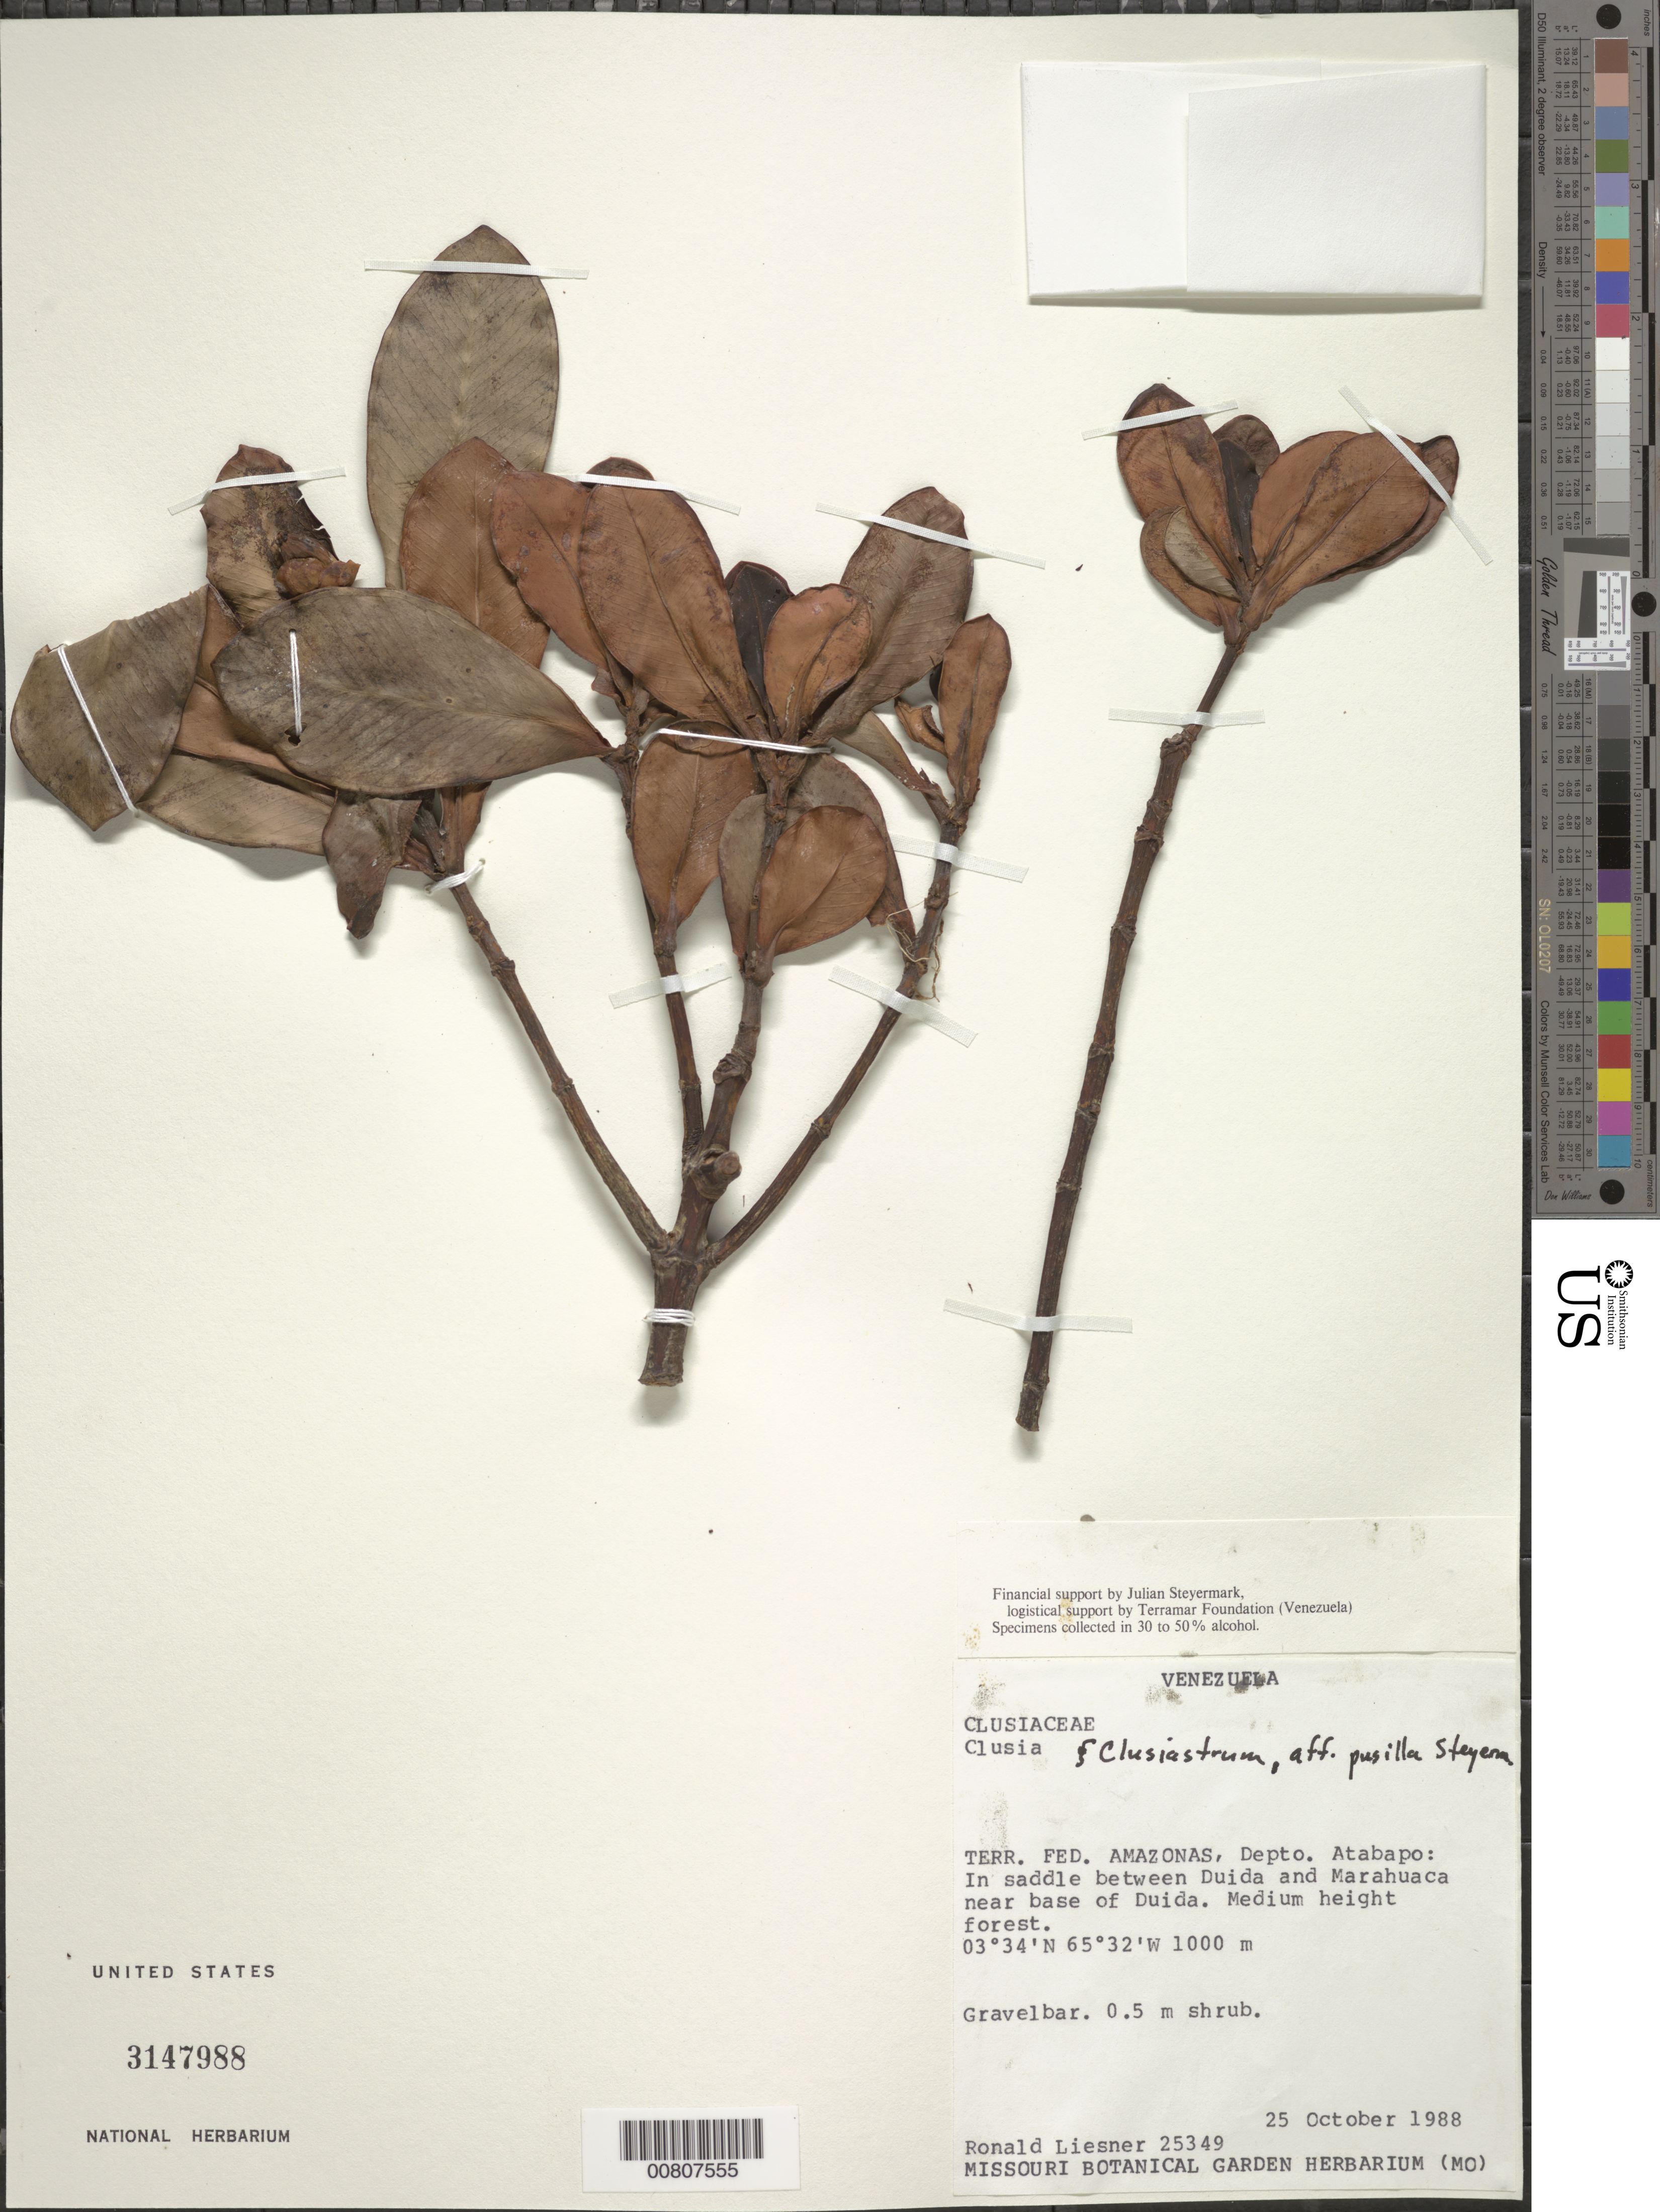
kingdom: Plantae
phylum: Tracheophyta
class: Magnoliopsida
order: Malpighiales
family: Clusiaceae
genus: Clusia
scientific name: Clusia clusiastrum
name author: Steyerm.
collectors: R. L. Liesner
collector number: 25349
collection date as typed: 25-Oct-88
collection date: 1988-10-25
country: Venezuela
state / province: Amazonas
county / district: Atabapo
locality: Duida, near base; saddle between Duida and Marahuaca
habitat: Medium height forest, gravel bar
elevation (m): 1000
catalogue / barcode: US 3147988